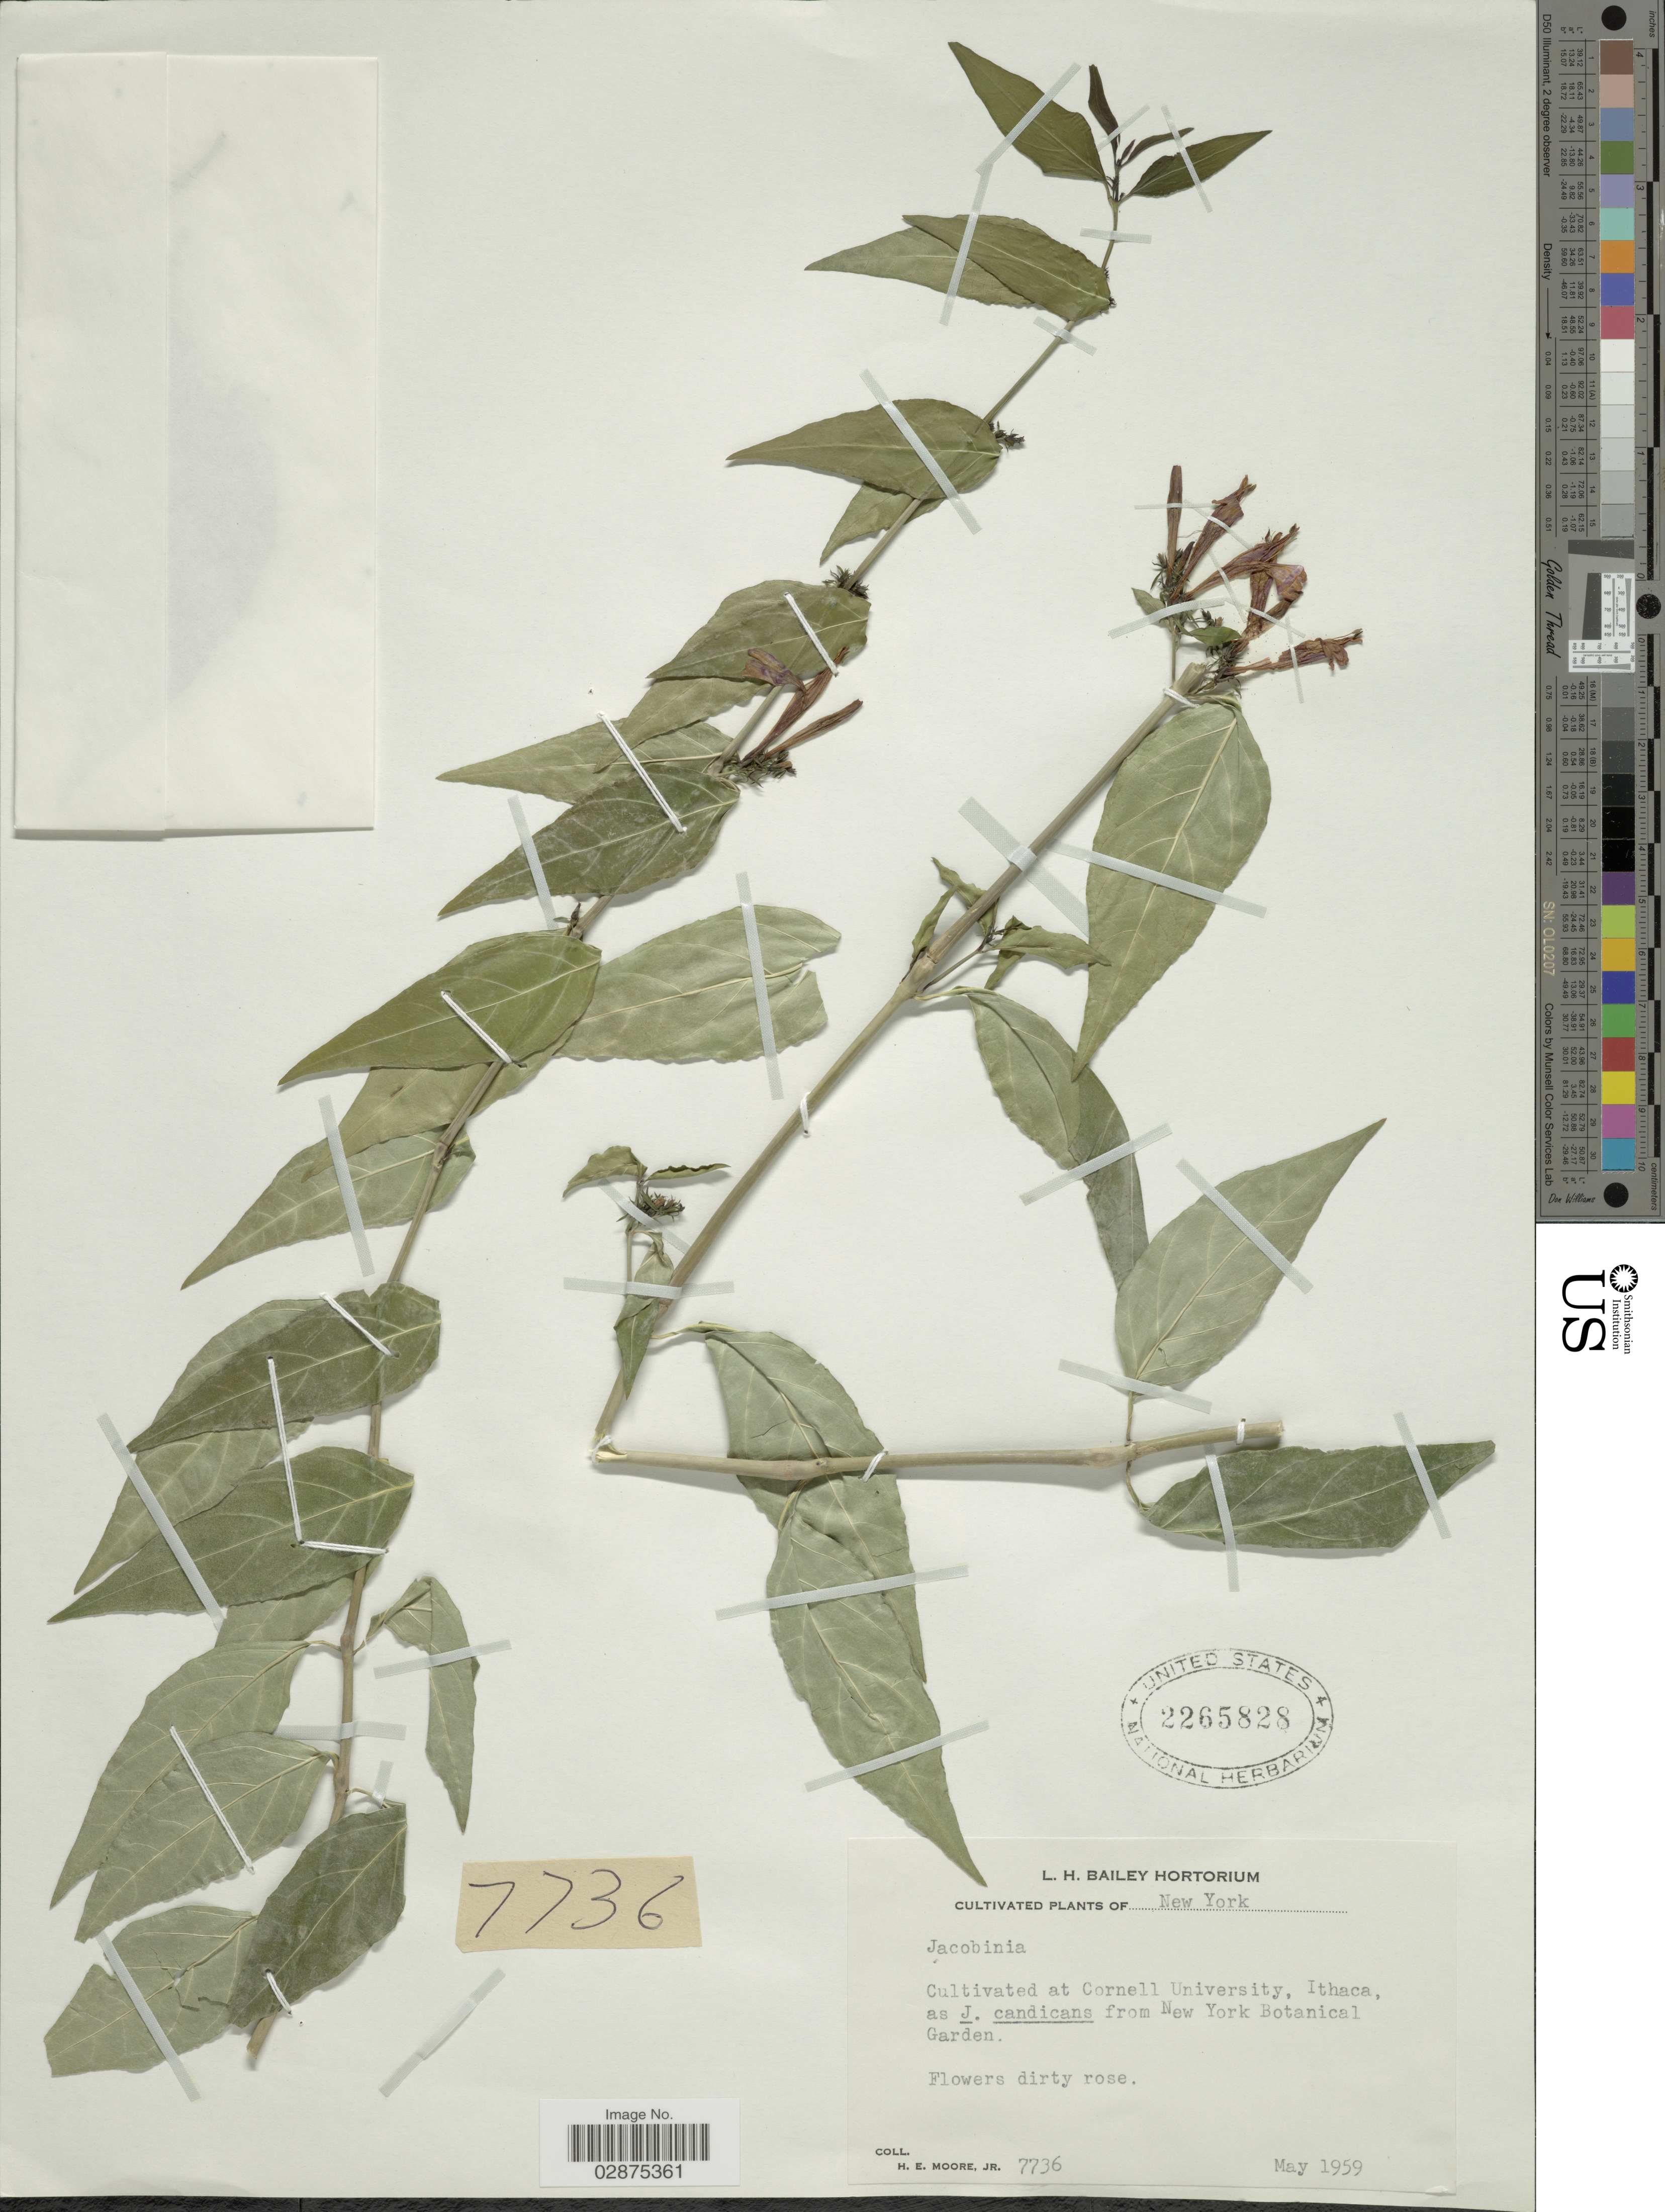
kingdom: Plantae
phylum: Tracheophyta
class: Magnoliopsida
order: Lamiales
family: Acanthaceae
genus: Justicia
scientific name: Justicia sp.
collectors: H. Moore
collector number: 7736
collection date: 1959-05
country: United States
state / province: New York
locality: Cultivated at Cornell University, Ithaca.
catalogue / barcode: US 2265828